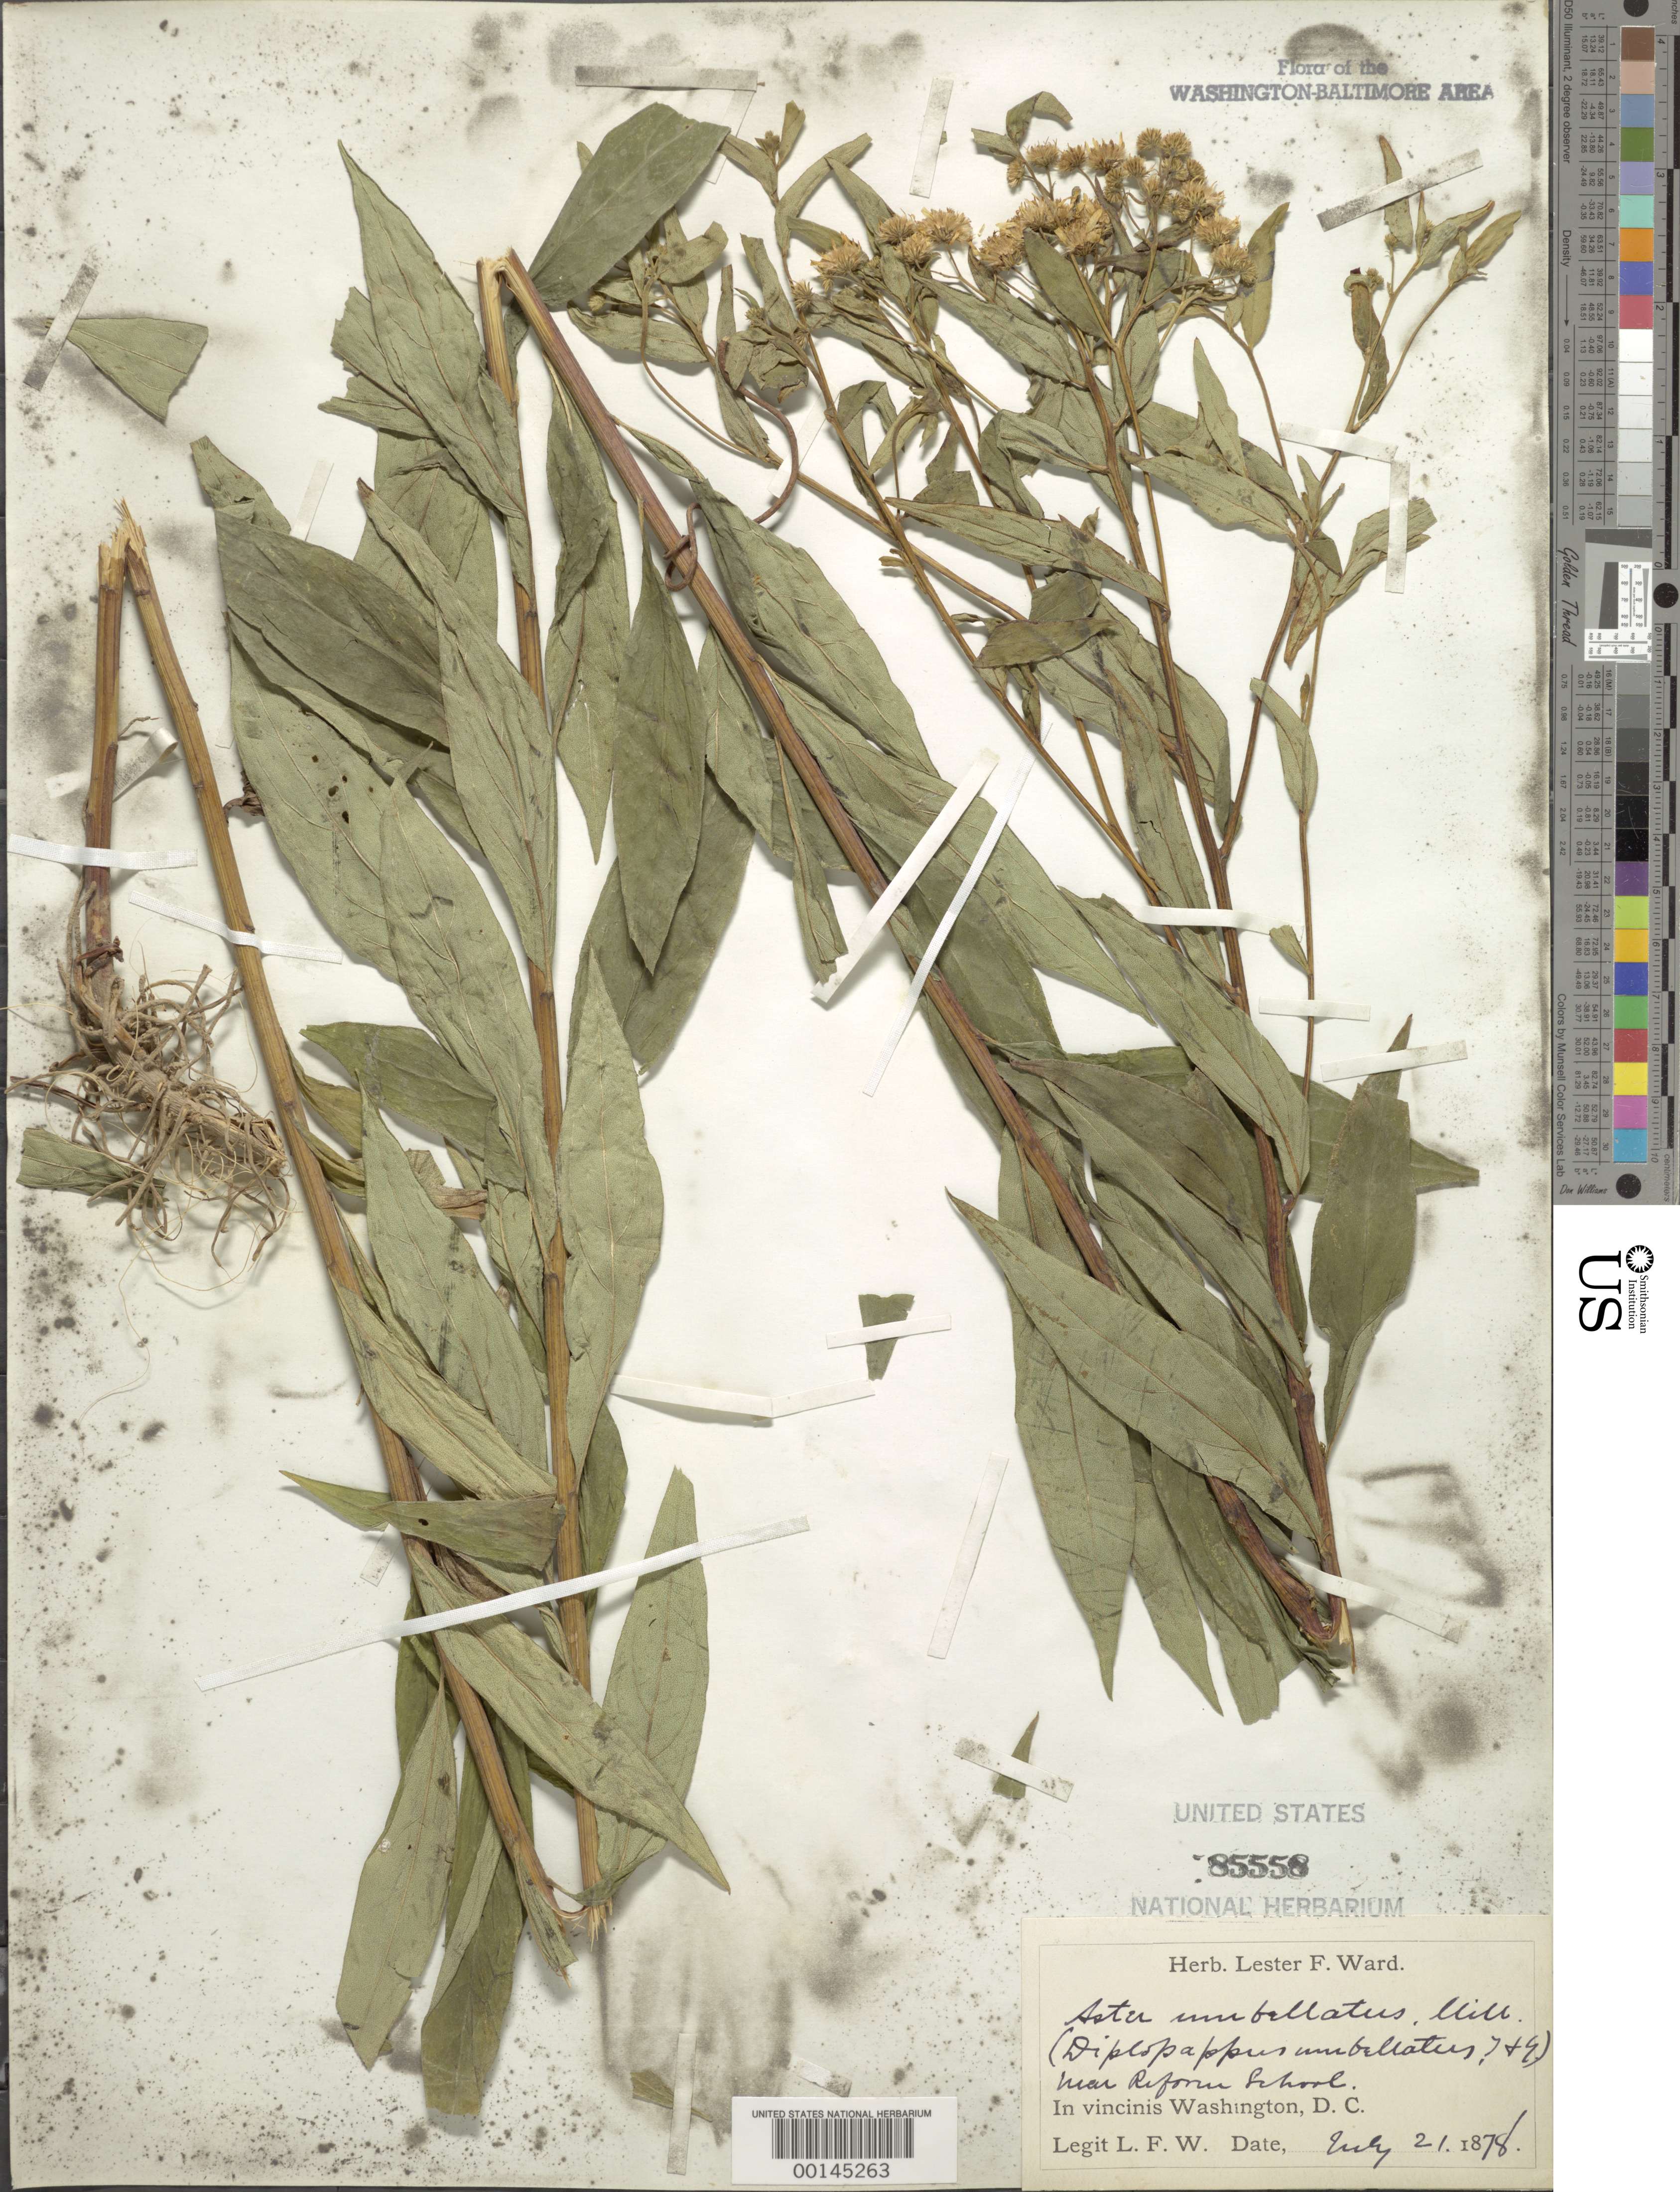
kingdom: Plantae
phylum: Tracheophyta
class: Magnoliopsida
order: Asterales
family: Asteraceae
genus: Doellingeria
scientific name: Doellingeria umbellata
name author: (Mill.) Nees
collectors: L. F. Ward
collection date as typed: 21 Jul 1878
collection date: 1878-07-21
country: United States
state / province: District of Columbia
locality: Near Reform School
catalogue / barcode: US 85558